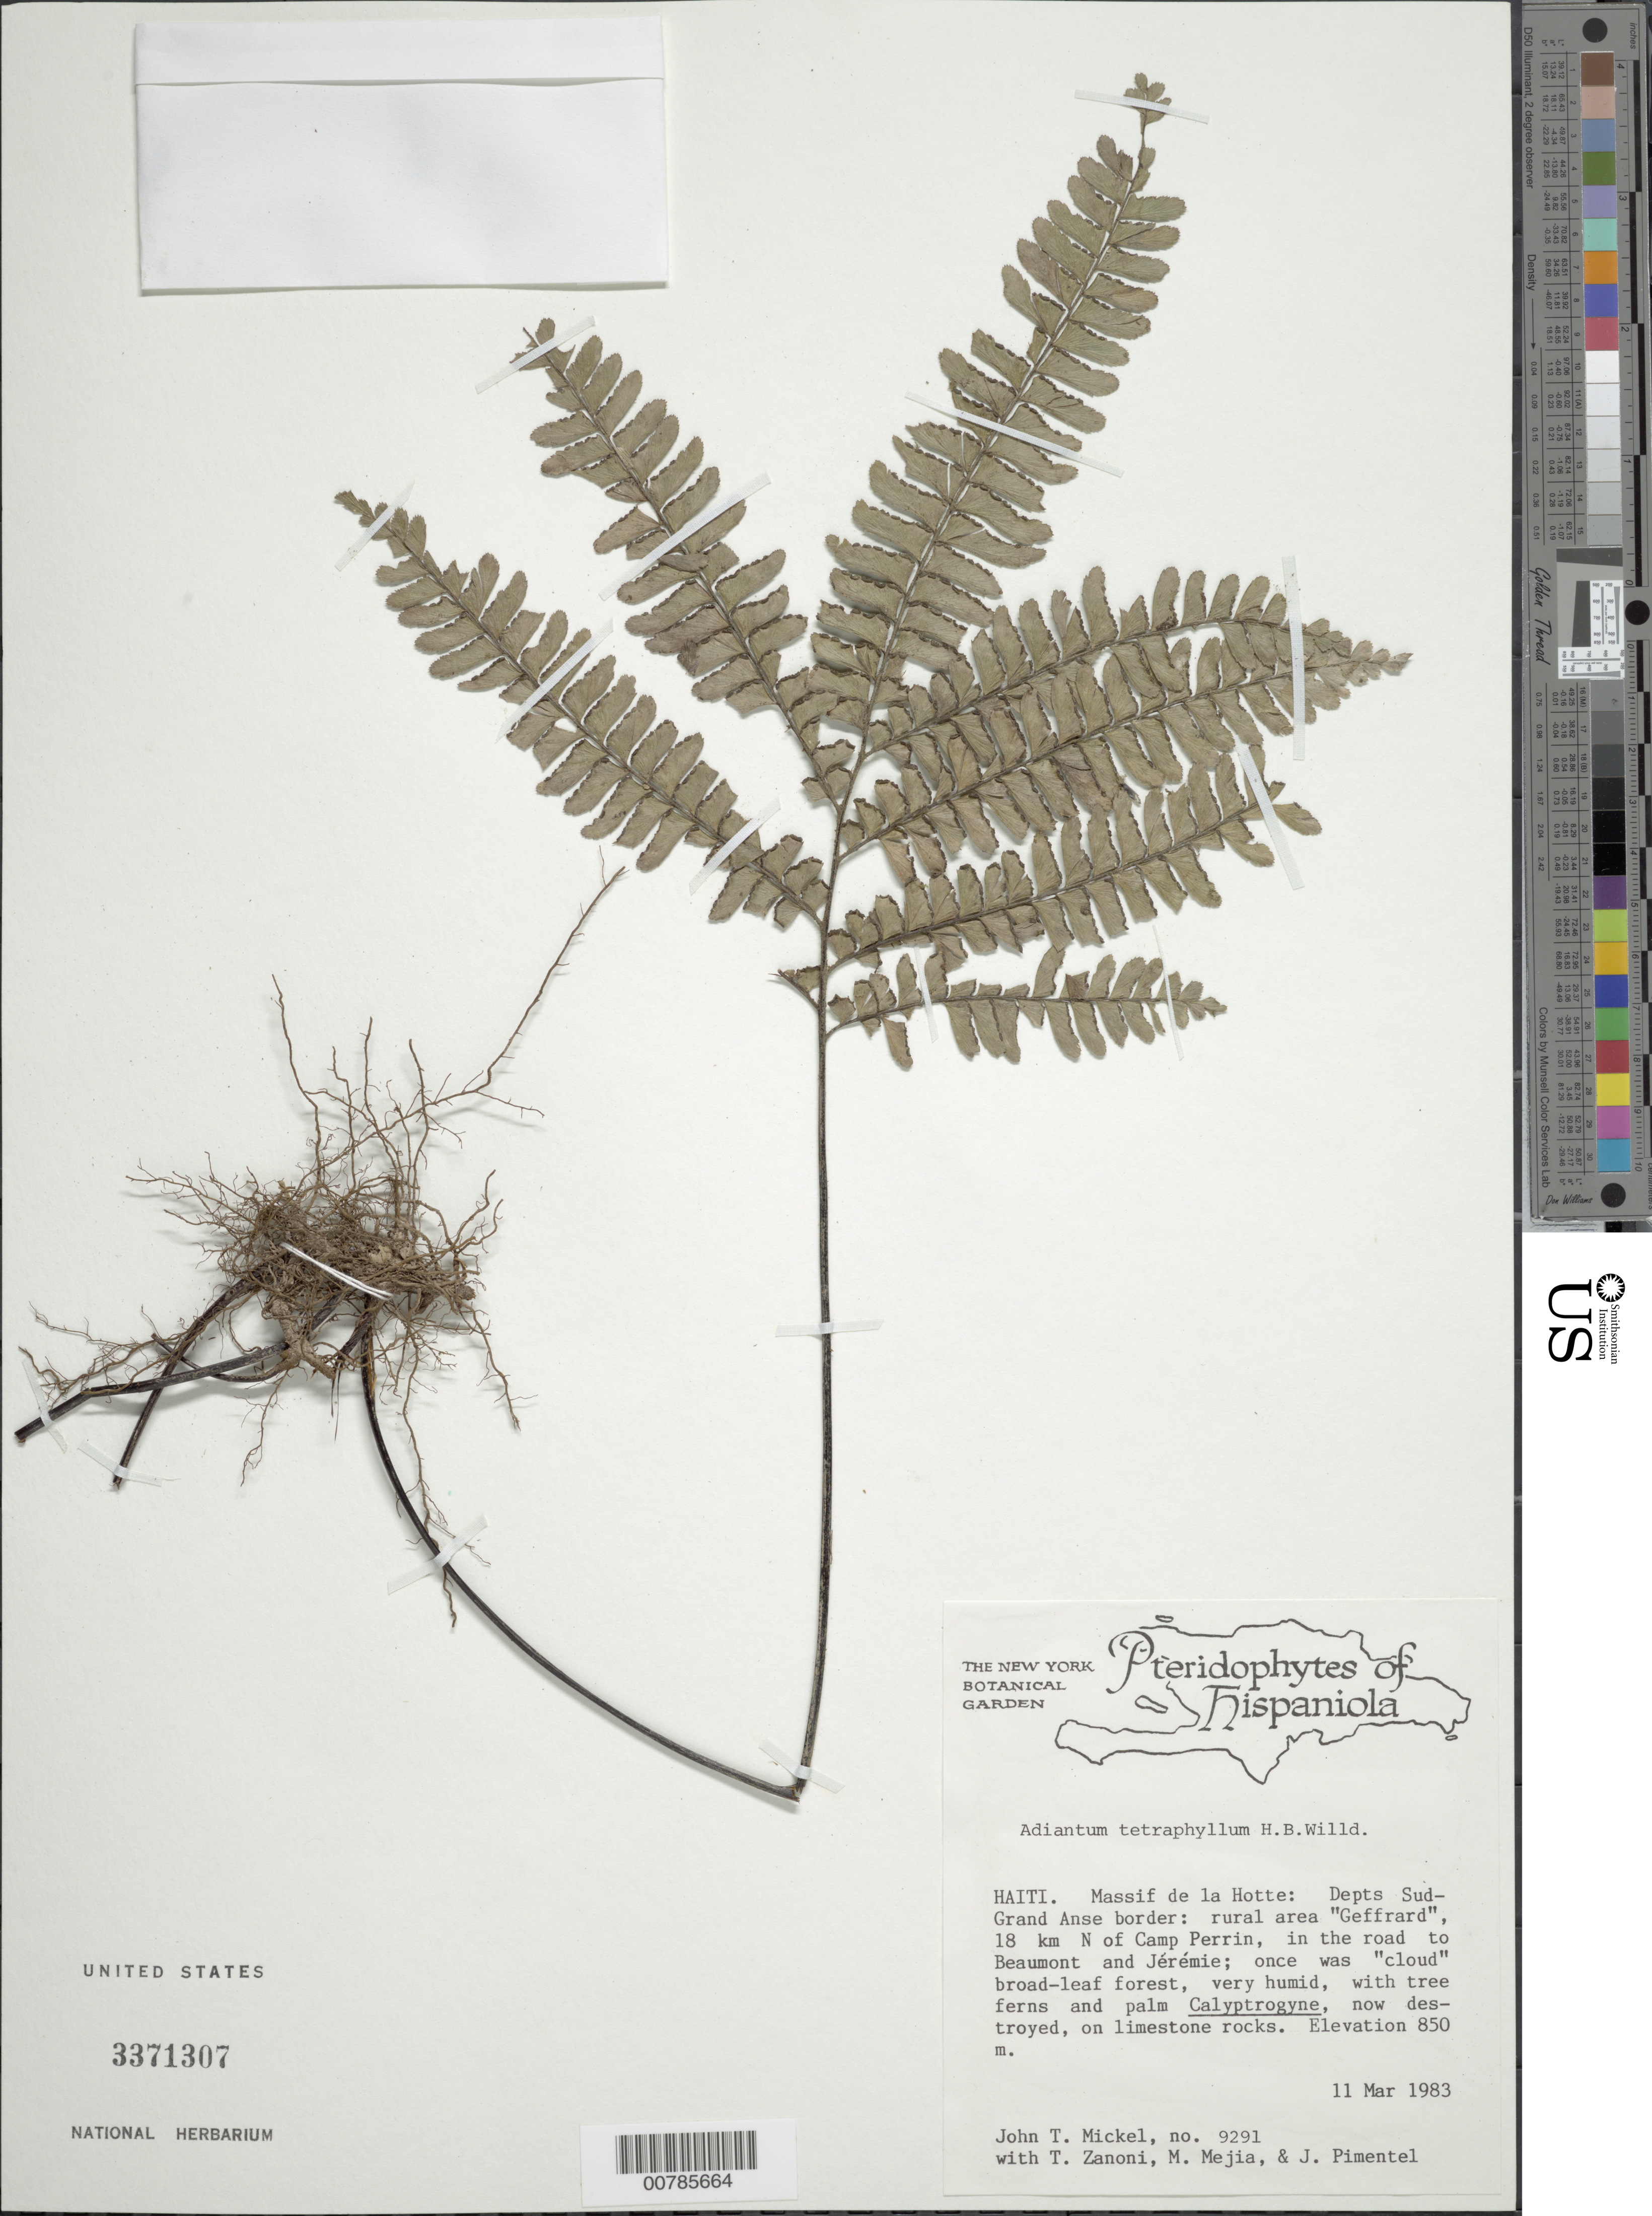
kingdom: Plantae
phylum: Tracheophyta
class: Polypodiopsida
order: Polypodiales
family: Pteridaceae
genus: Adiantum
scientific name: Adiantum tetraphyllum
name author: Humb. & Bonpl. ex Willd.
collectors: J. T. Mickel, T. Mickel, M. Mejia & G. R. Proctor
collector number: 9291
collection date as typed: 11 Mar 1983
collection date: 1983-03-11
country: Haiti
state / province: Grand'Anse / Sud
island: Hispaniola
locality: Massif de la Hotte; "Geffrard", 18 km N of Camp Perrin, in road to Beaumont and Jérémie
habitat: Once a "cloud" broad-leaf forest, very humid, with tree ferns and palm Calyptrogyne, now destroyed; on limestone rocks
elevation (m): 850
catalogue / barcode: US 3371307